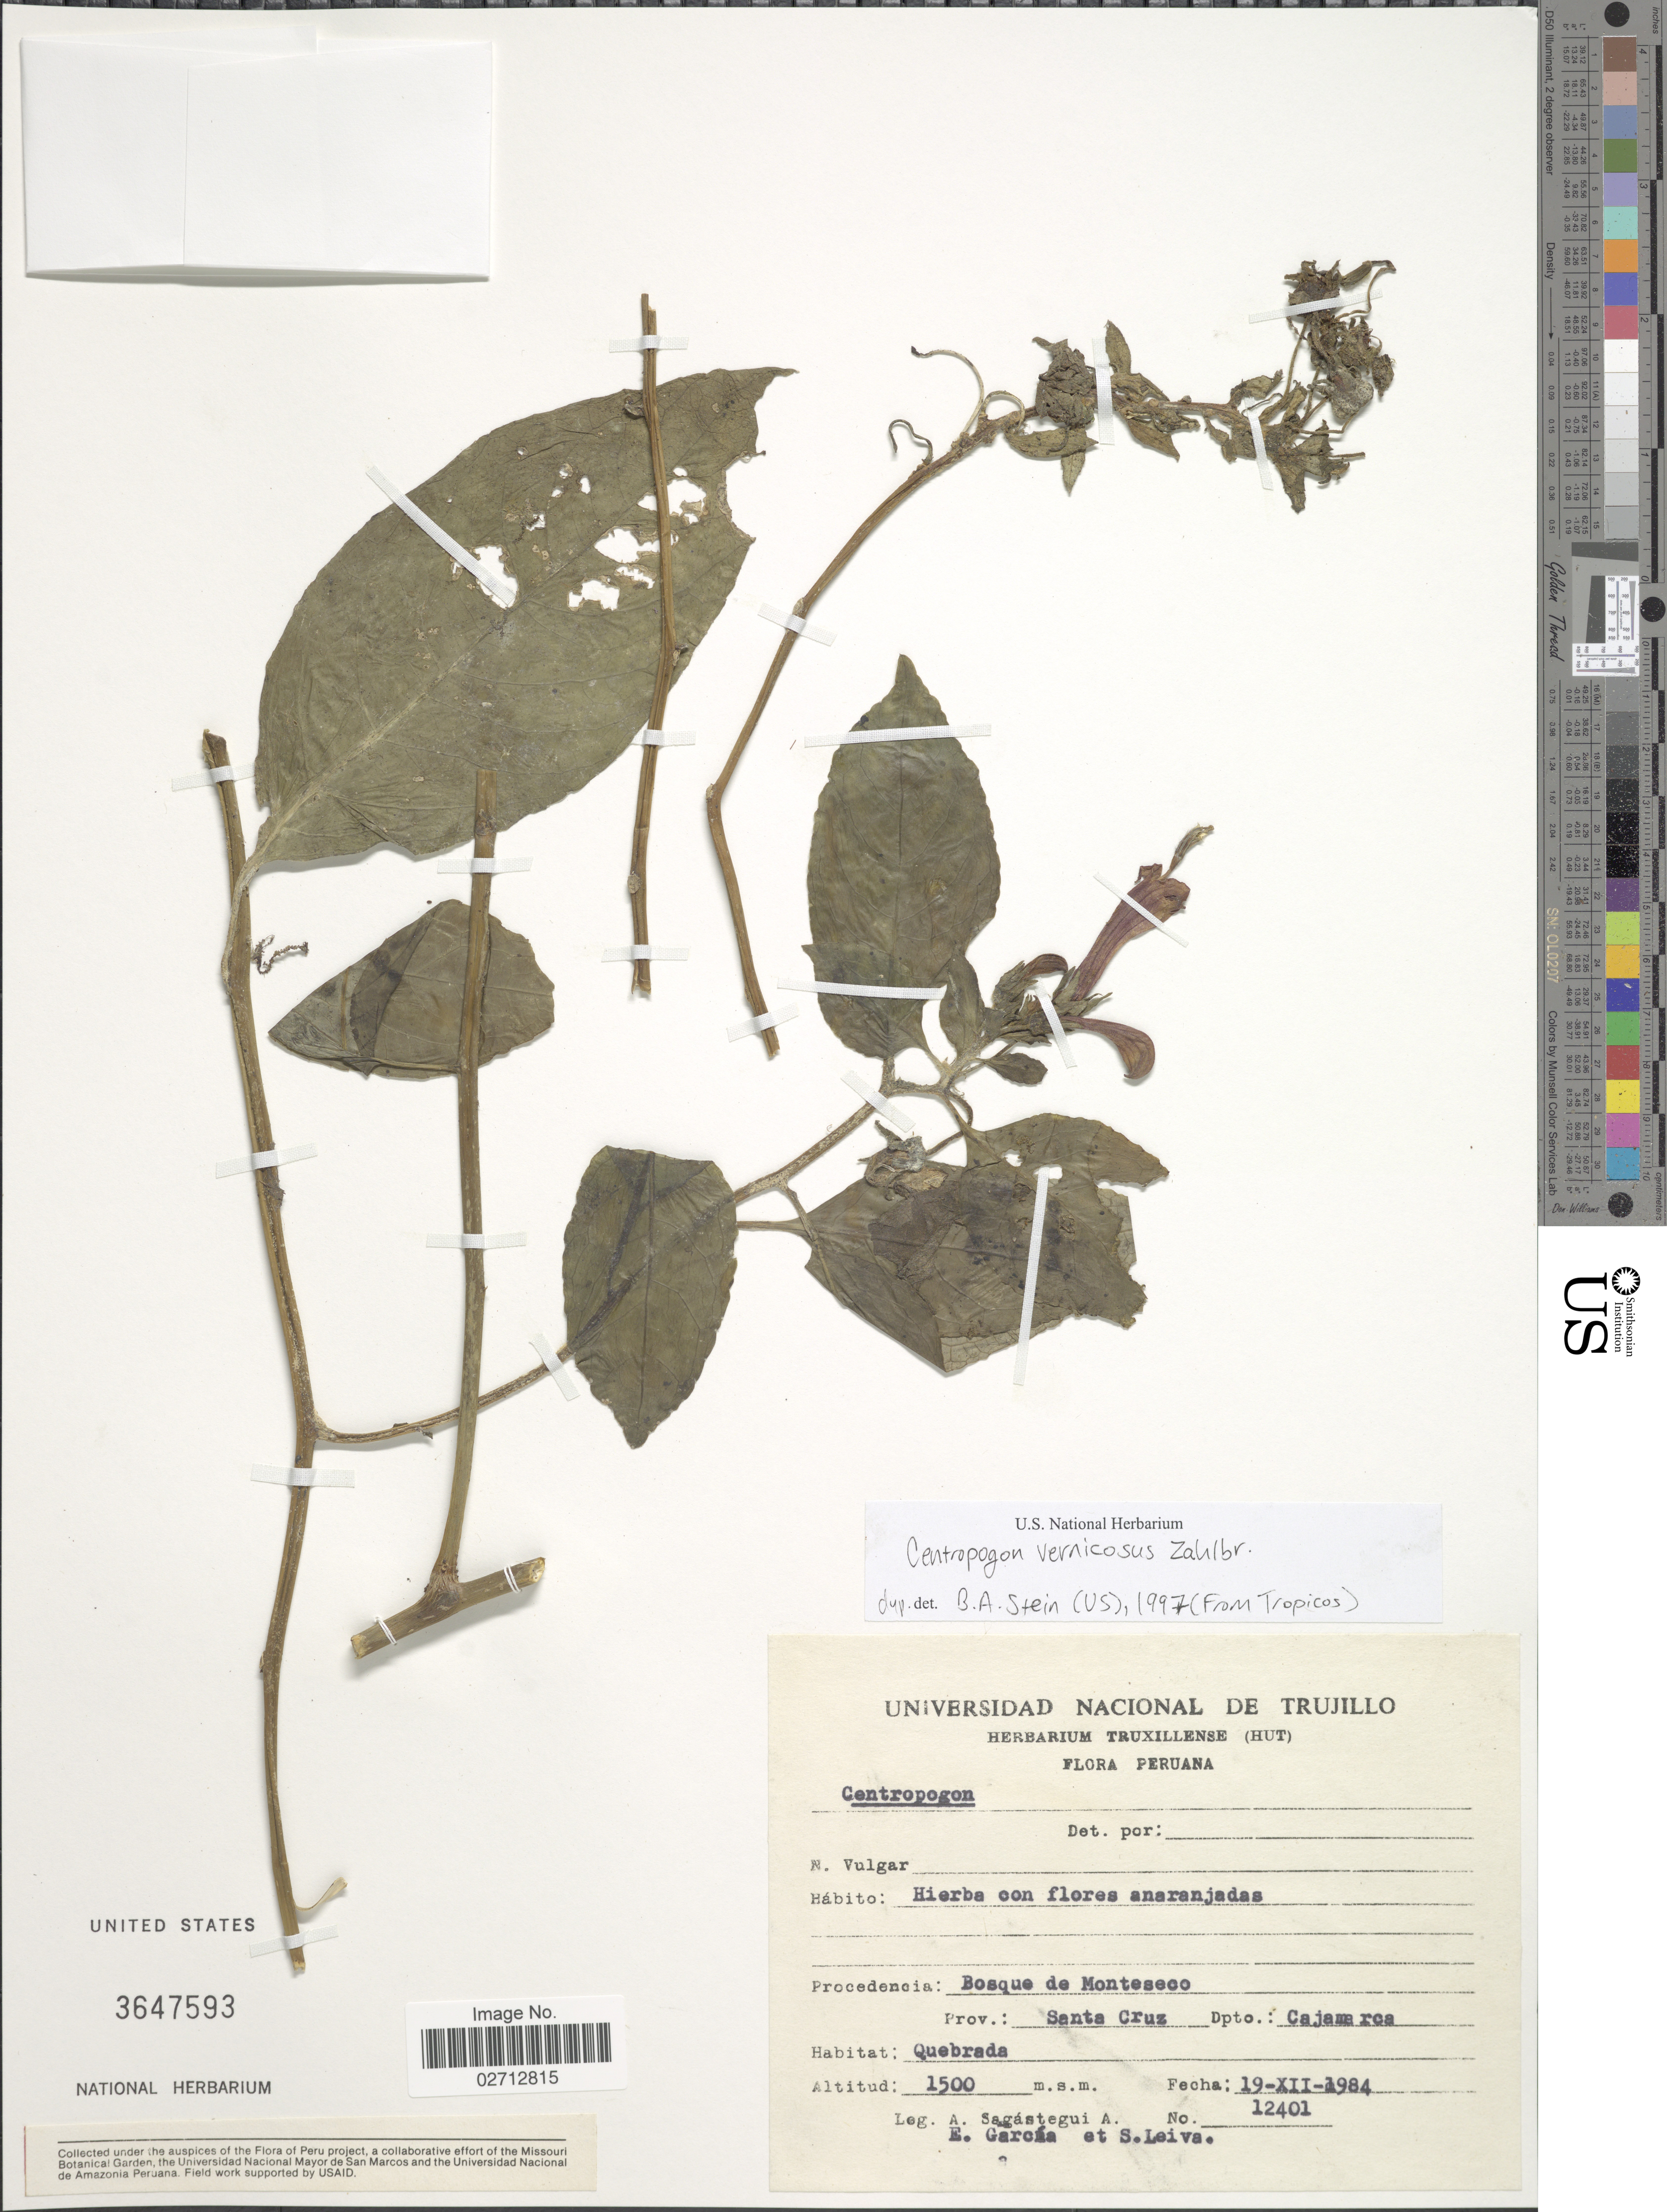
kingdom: Plantae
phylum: Tracheophyta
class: Magnoliopsida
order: Asterales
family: Campanulaceae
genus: Centropogon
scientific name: Centropogon vernicosus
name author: Zahlbr.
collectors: A. Sagástegui A., E. García & S. Leiva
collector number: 12401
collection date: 1984-12-19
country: Peru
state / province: Cajamarca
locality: Bosque de Monteseco. Prov.: Santa Cruz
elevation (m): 1500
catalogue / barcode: US 3647593